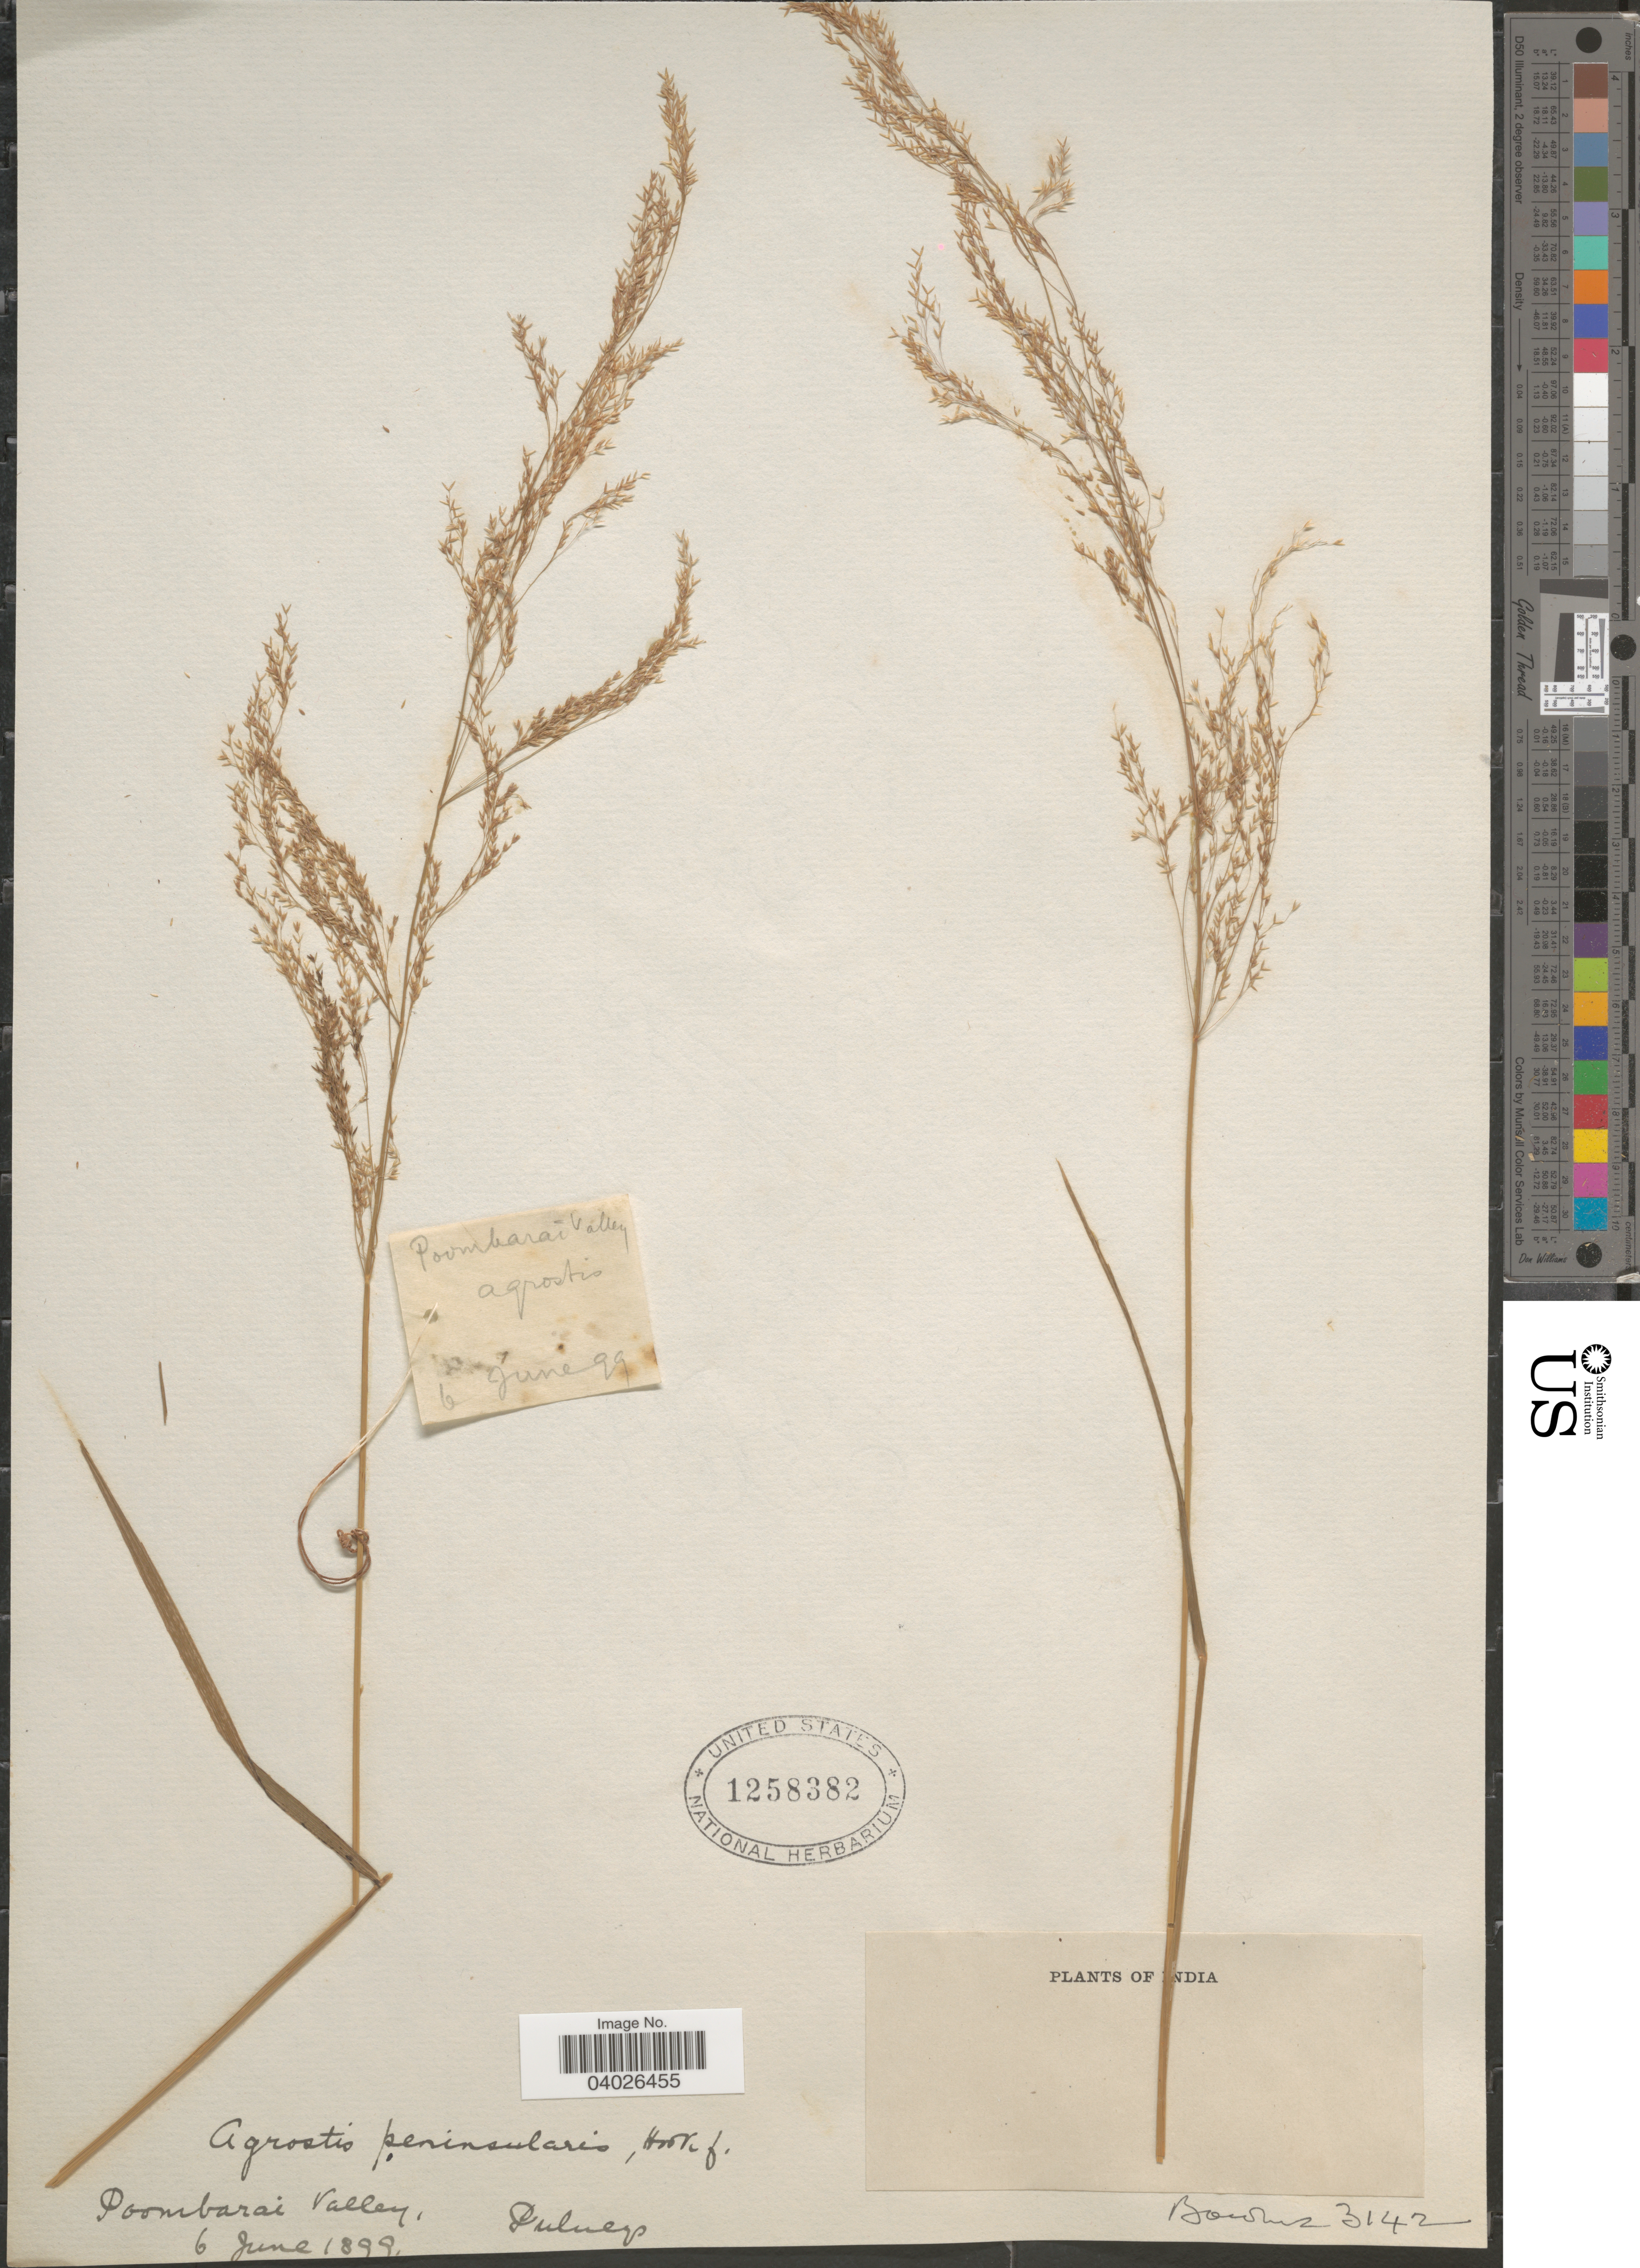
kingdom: Plantae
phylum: Tracheophyta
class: Liliopsida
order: Poales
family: Poaceae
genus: Agrostis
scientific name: Agrostis peninsularis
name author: Hook. f.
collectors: -. Bowers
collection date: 1899-06-06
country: India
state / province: Tamil Nadu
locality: Poombarai Valley. Pulneys.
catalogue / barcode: US 1258382